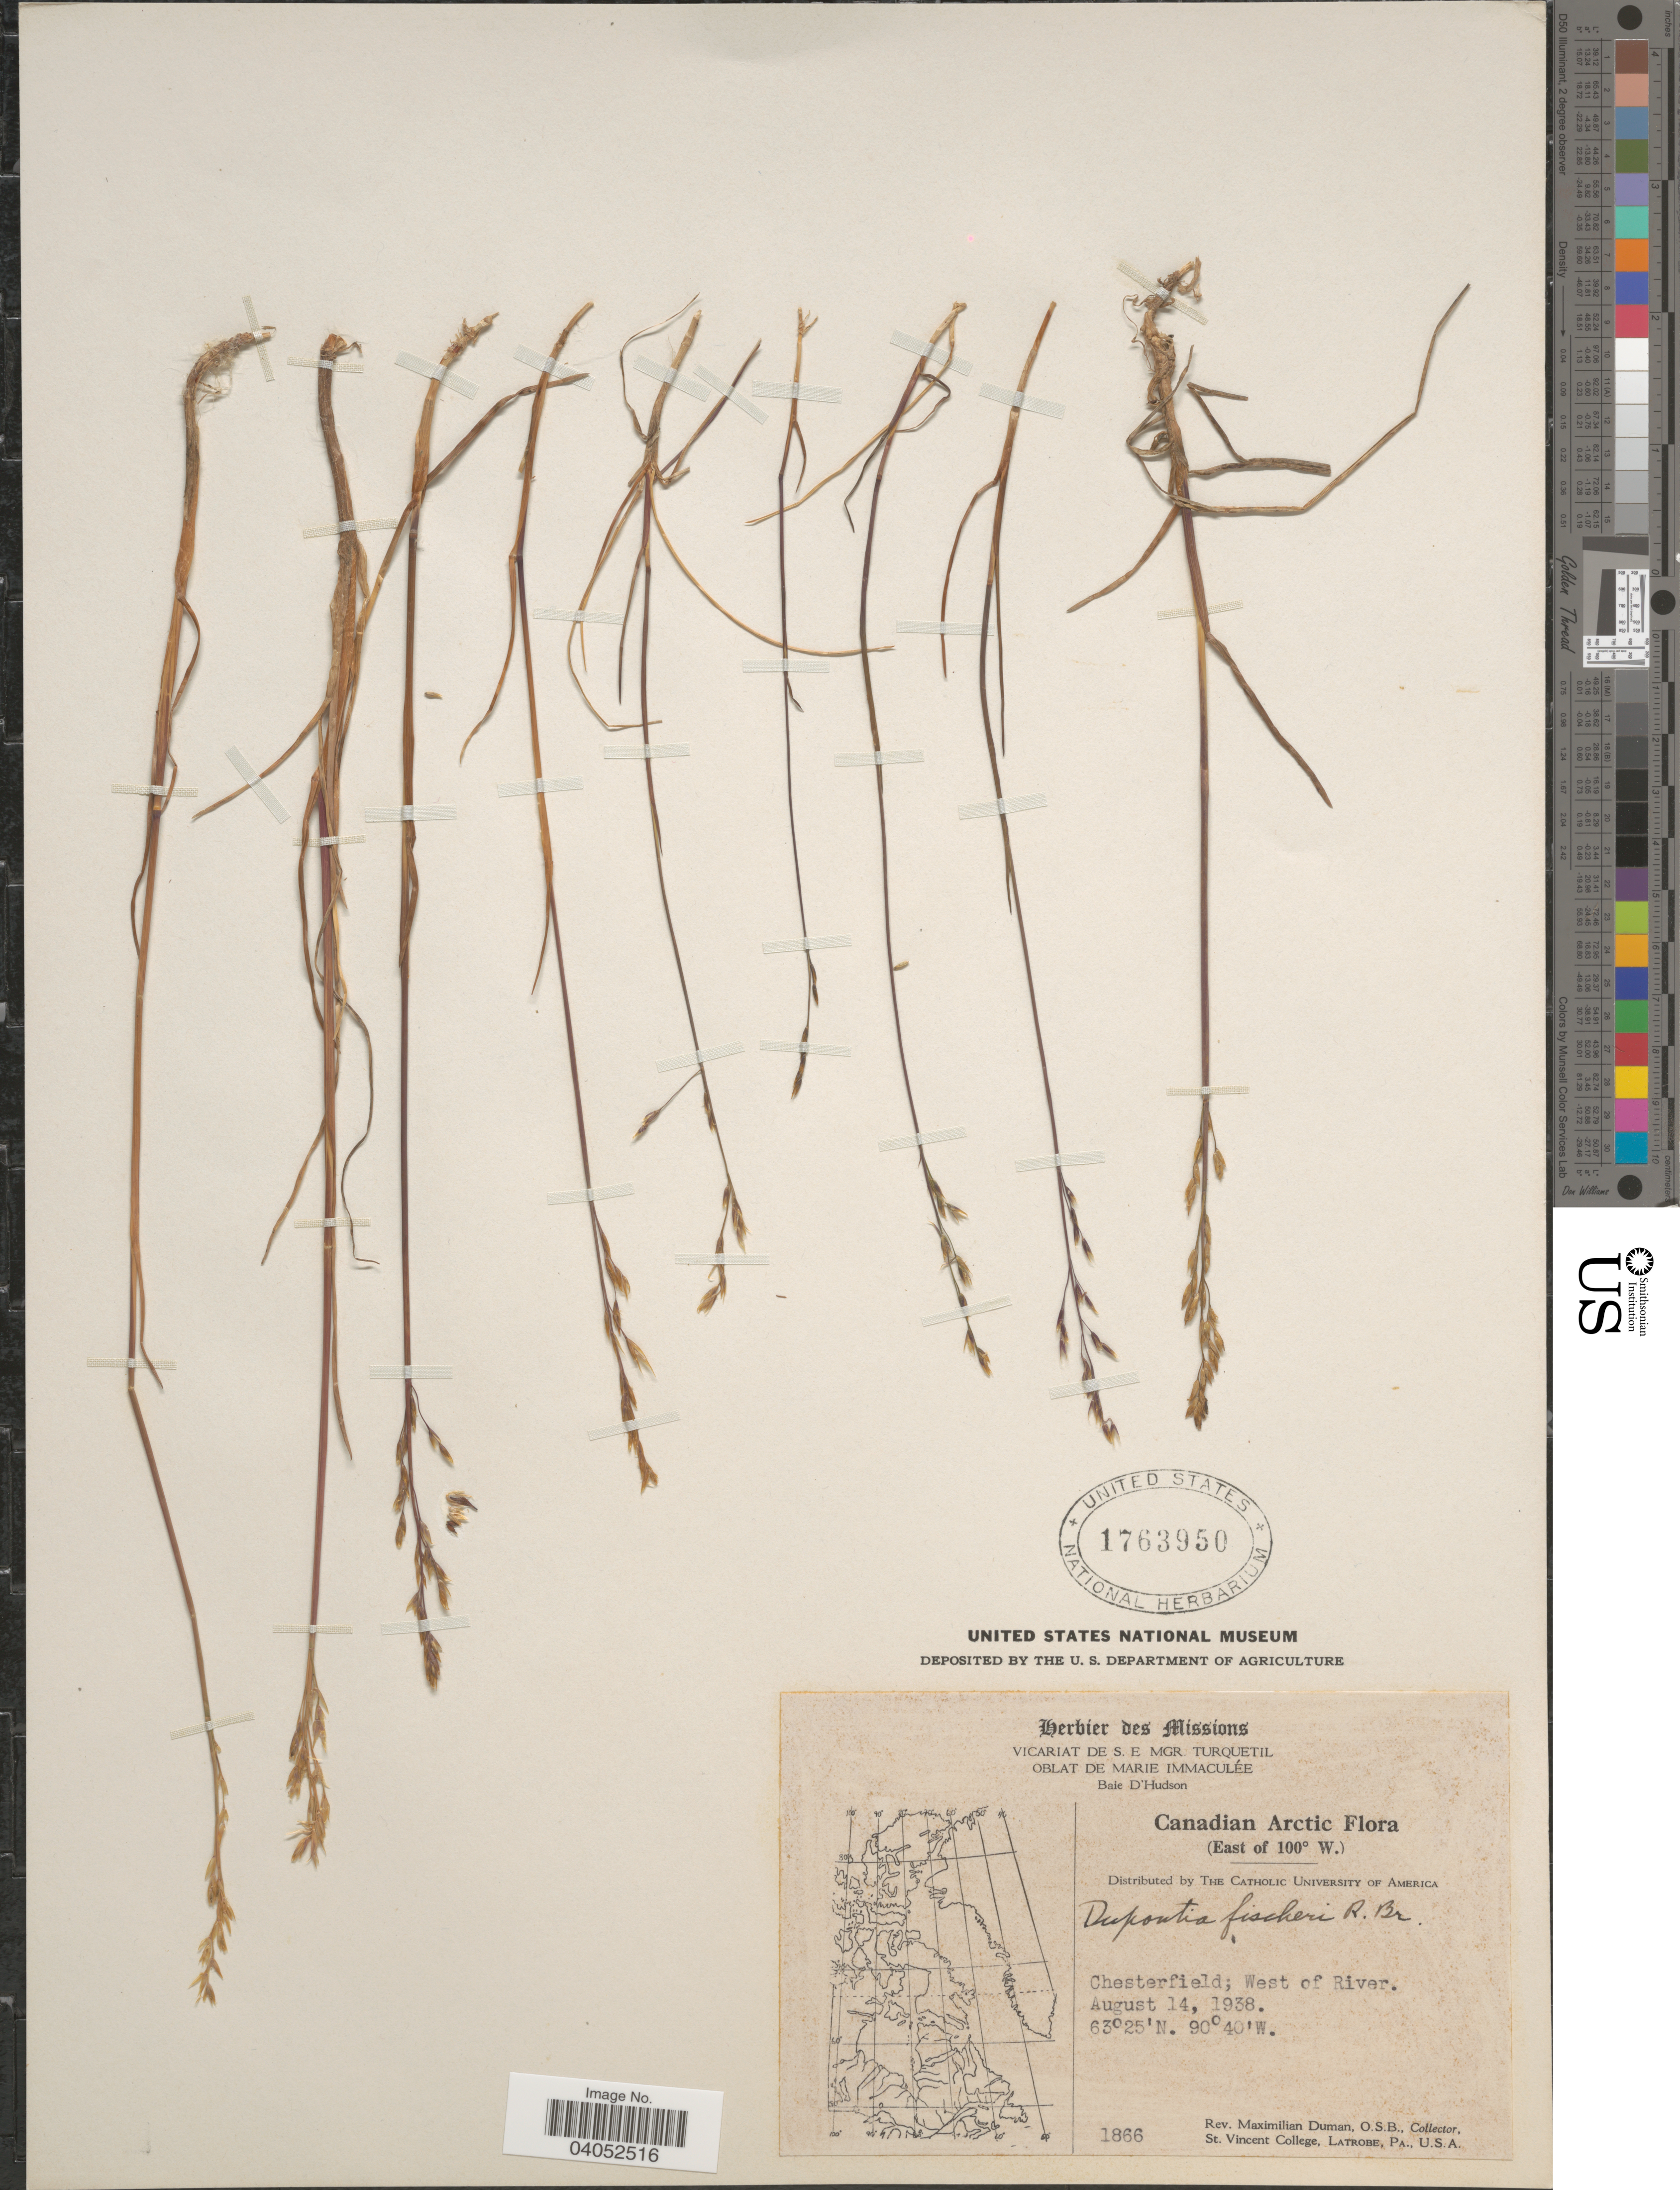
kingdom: Plantae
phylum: Tracheophyta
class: Liliopsida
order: Poales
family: Poaceae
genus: Dupontia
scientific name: Dupontia micrantha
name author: Holm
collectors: M. Duman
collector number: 1866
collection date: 1938-08-14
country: Canada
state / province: Nunavut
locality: Canadian Arctic. (East of 100º W.). Chesterfield; West of River.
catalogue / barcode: US 1763950